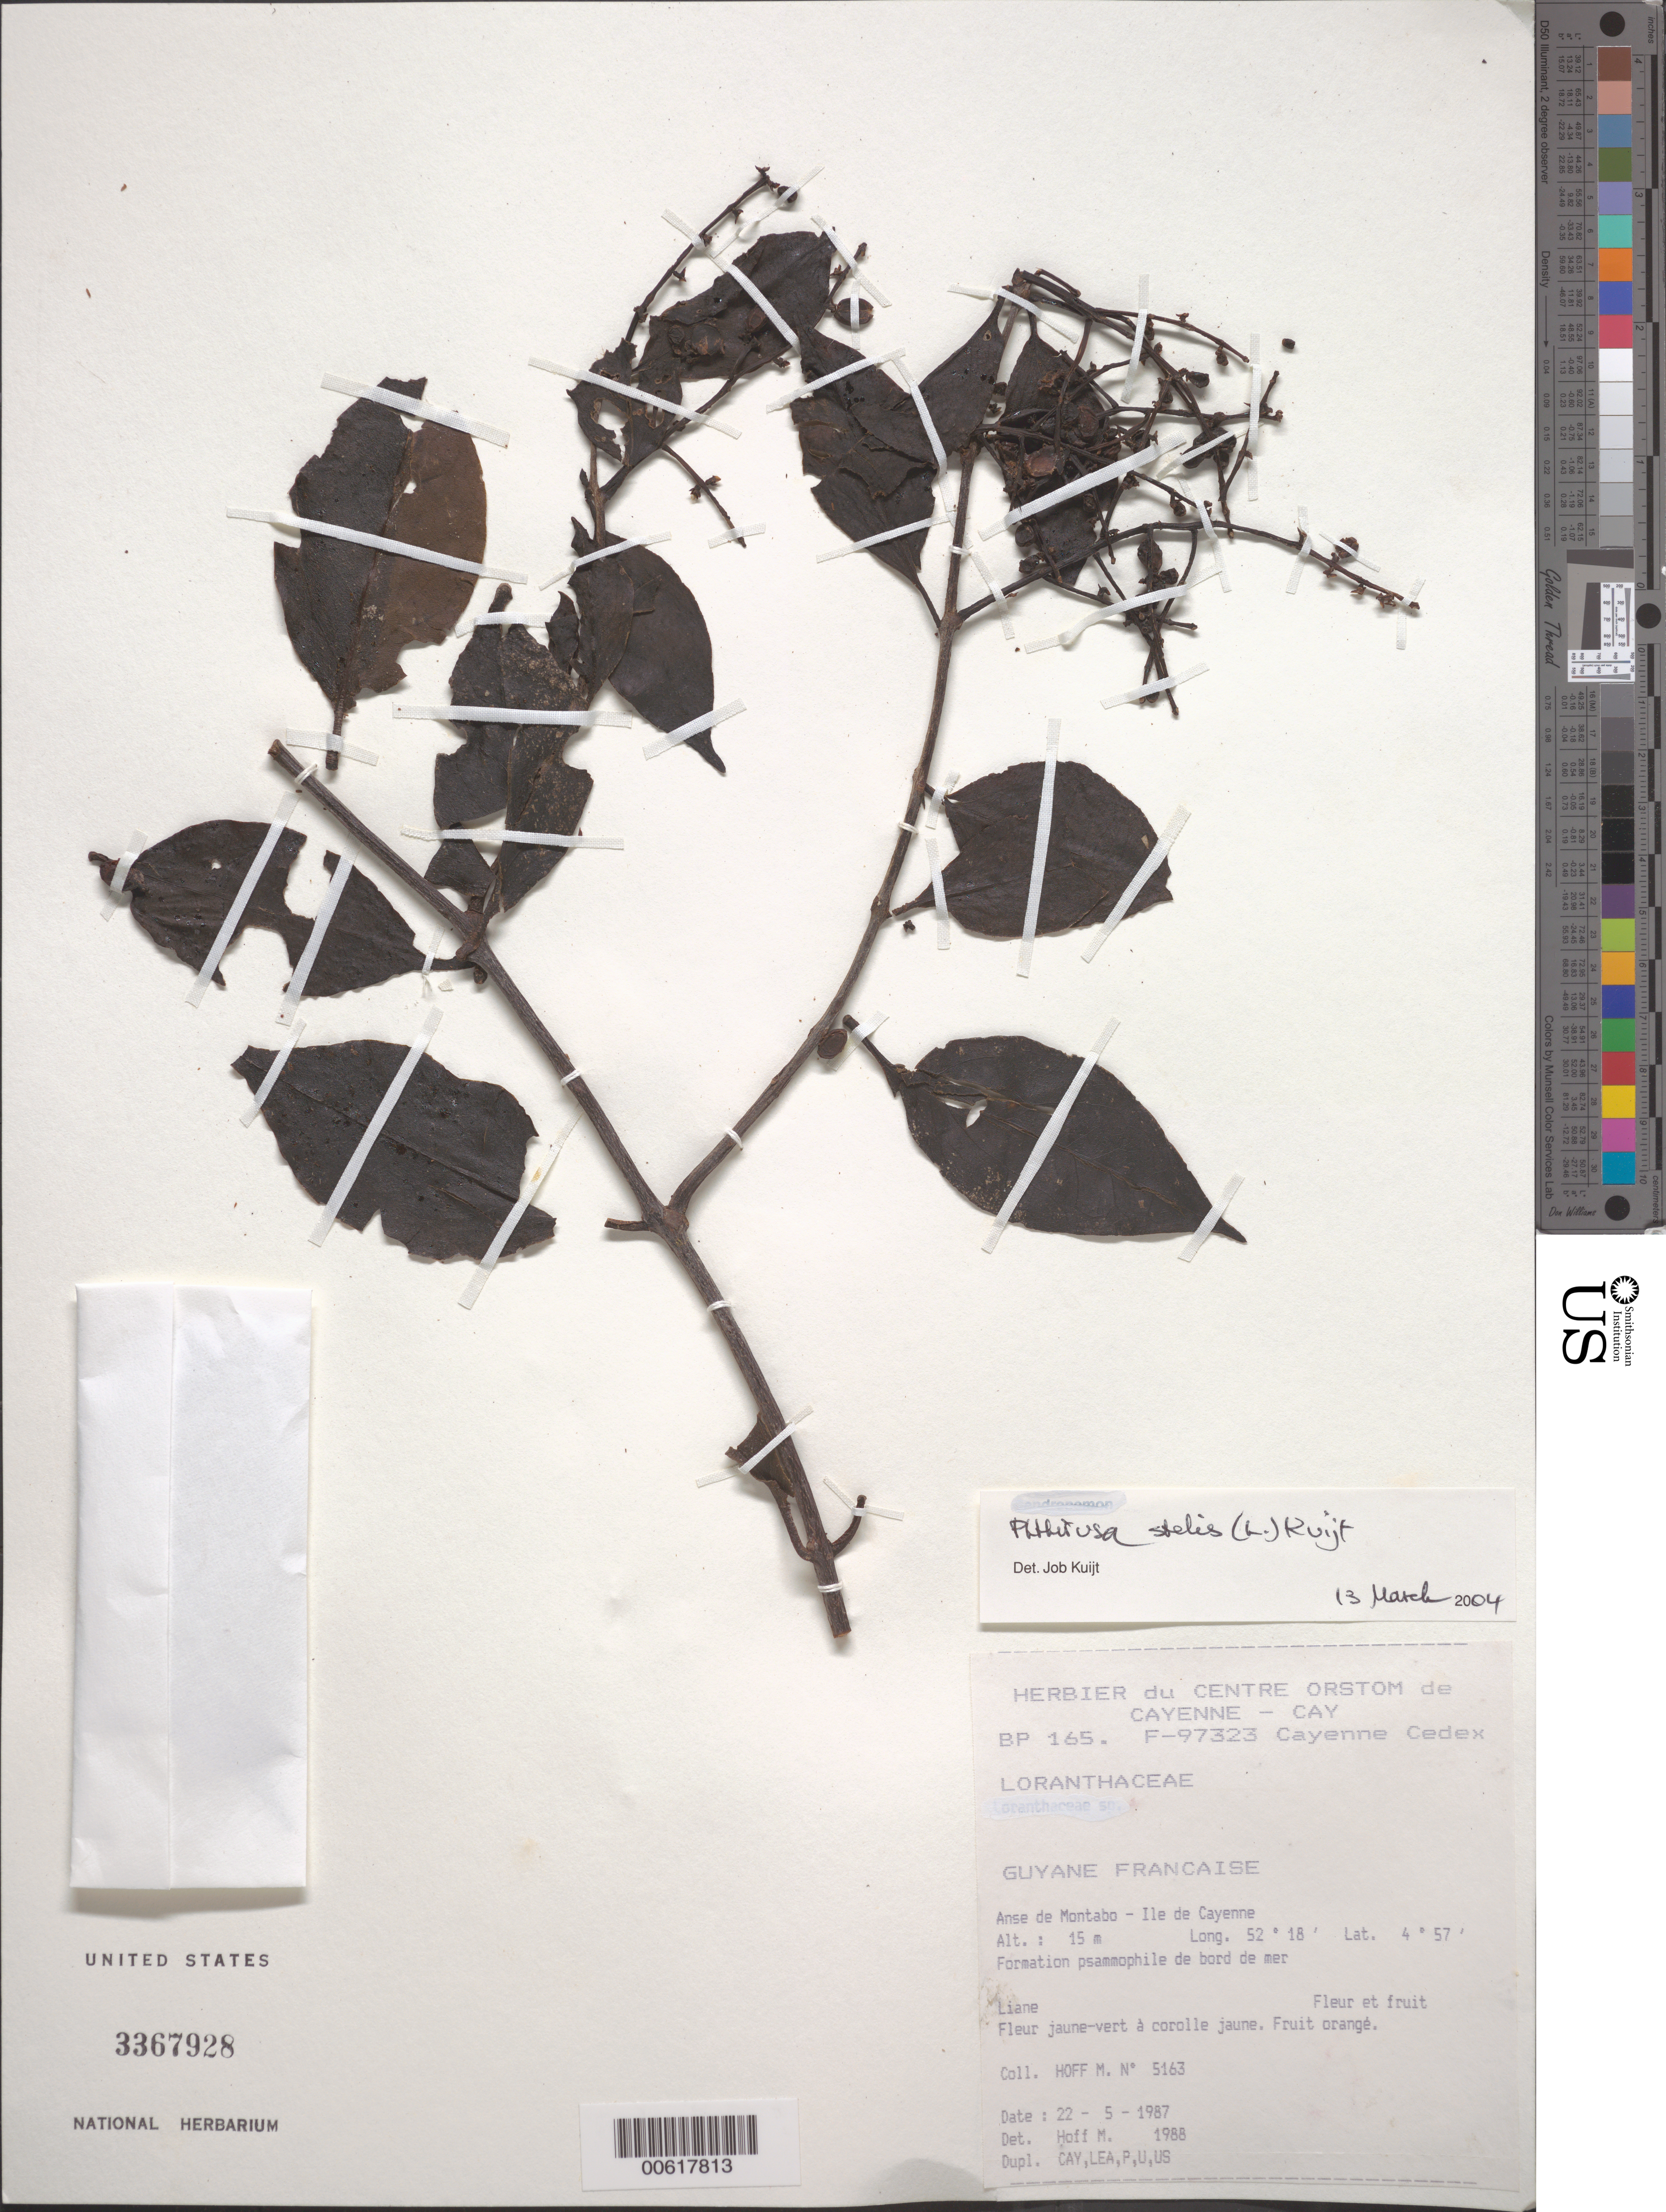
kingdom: Plantae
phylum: Tracheophyta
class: Magnoliopsida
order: Santalales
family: Loranthaceae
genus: Passovia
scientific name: Passovia pedunculata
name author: (Jacq.) Kuijt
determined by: Caraballo-Ortiz, Marcos A., (MISS), University of Mississippi (UNITED STATES)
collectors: M. Hoff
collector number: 5163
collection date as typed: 22-May-87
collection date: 1987-05-22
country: French Guiana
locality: Ile de Cayenne, Anse de Montabo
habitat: Formation psammophile de borde de mer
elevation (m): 15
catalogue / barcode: US 3367928